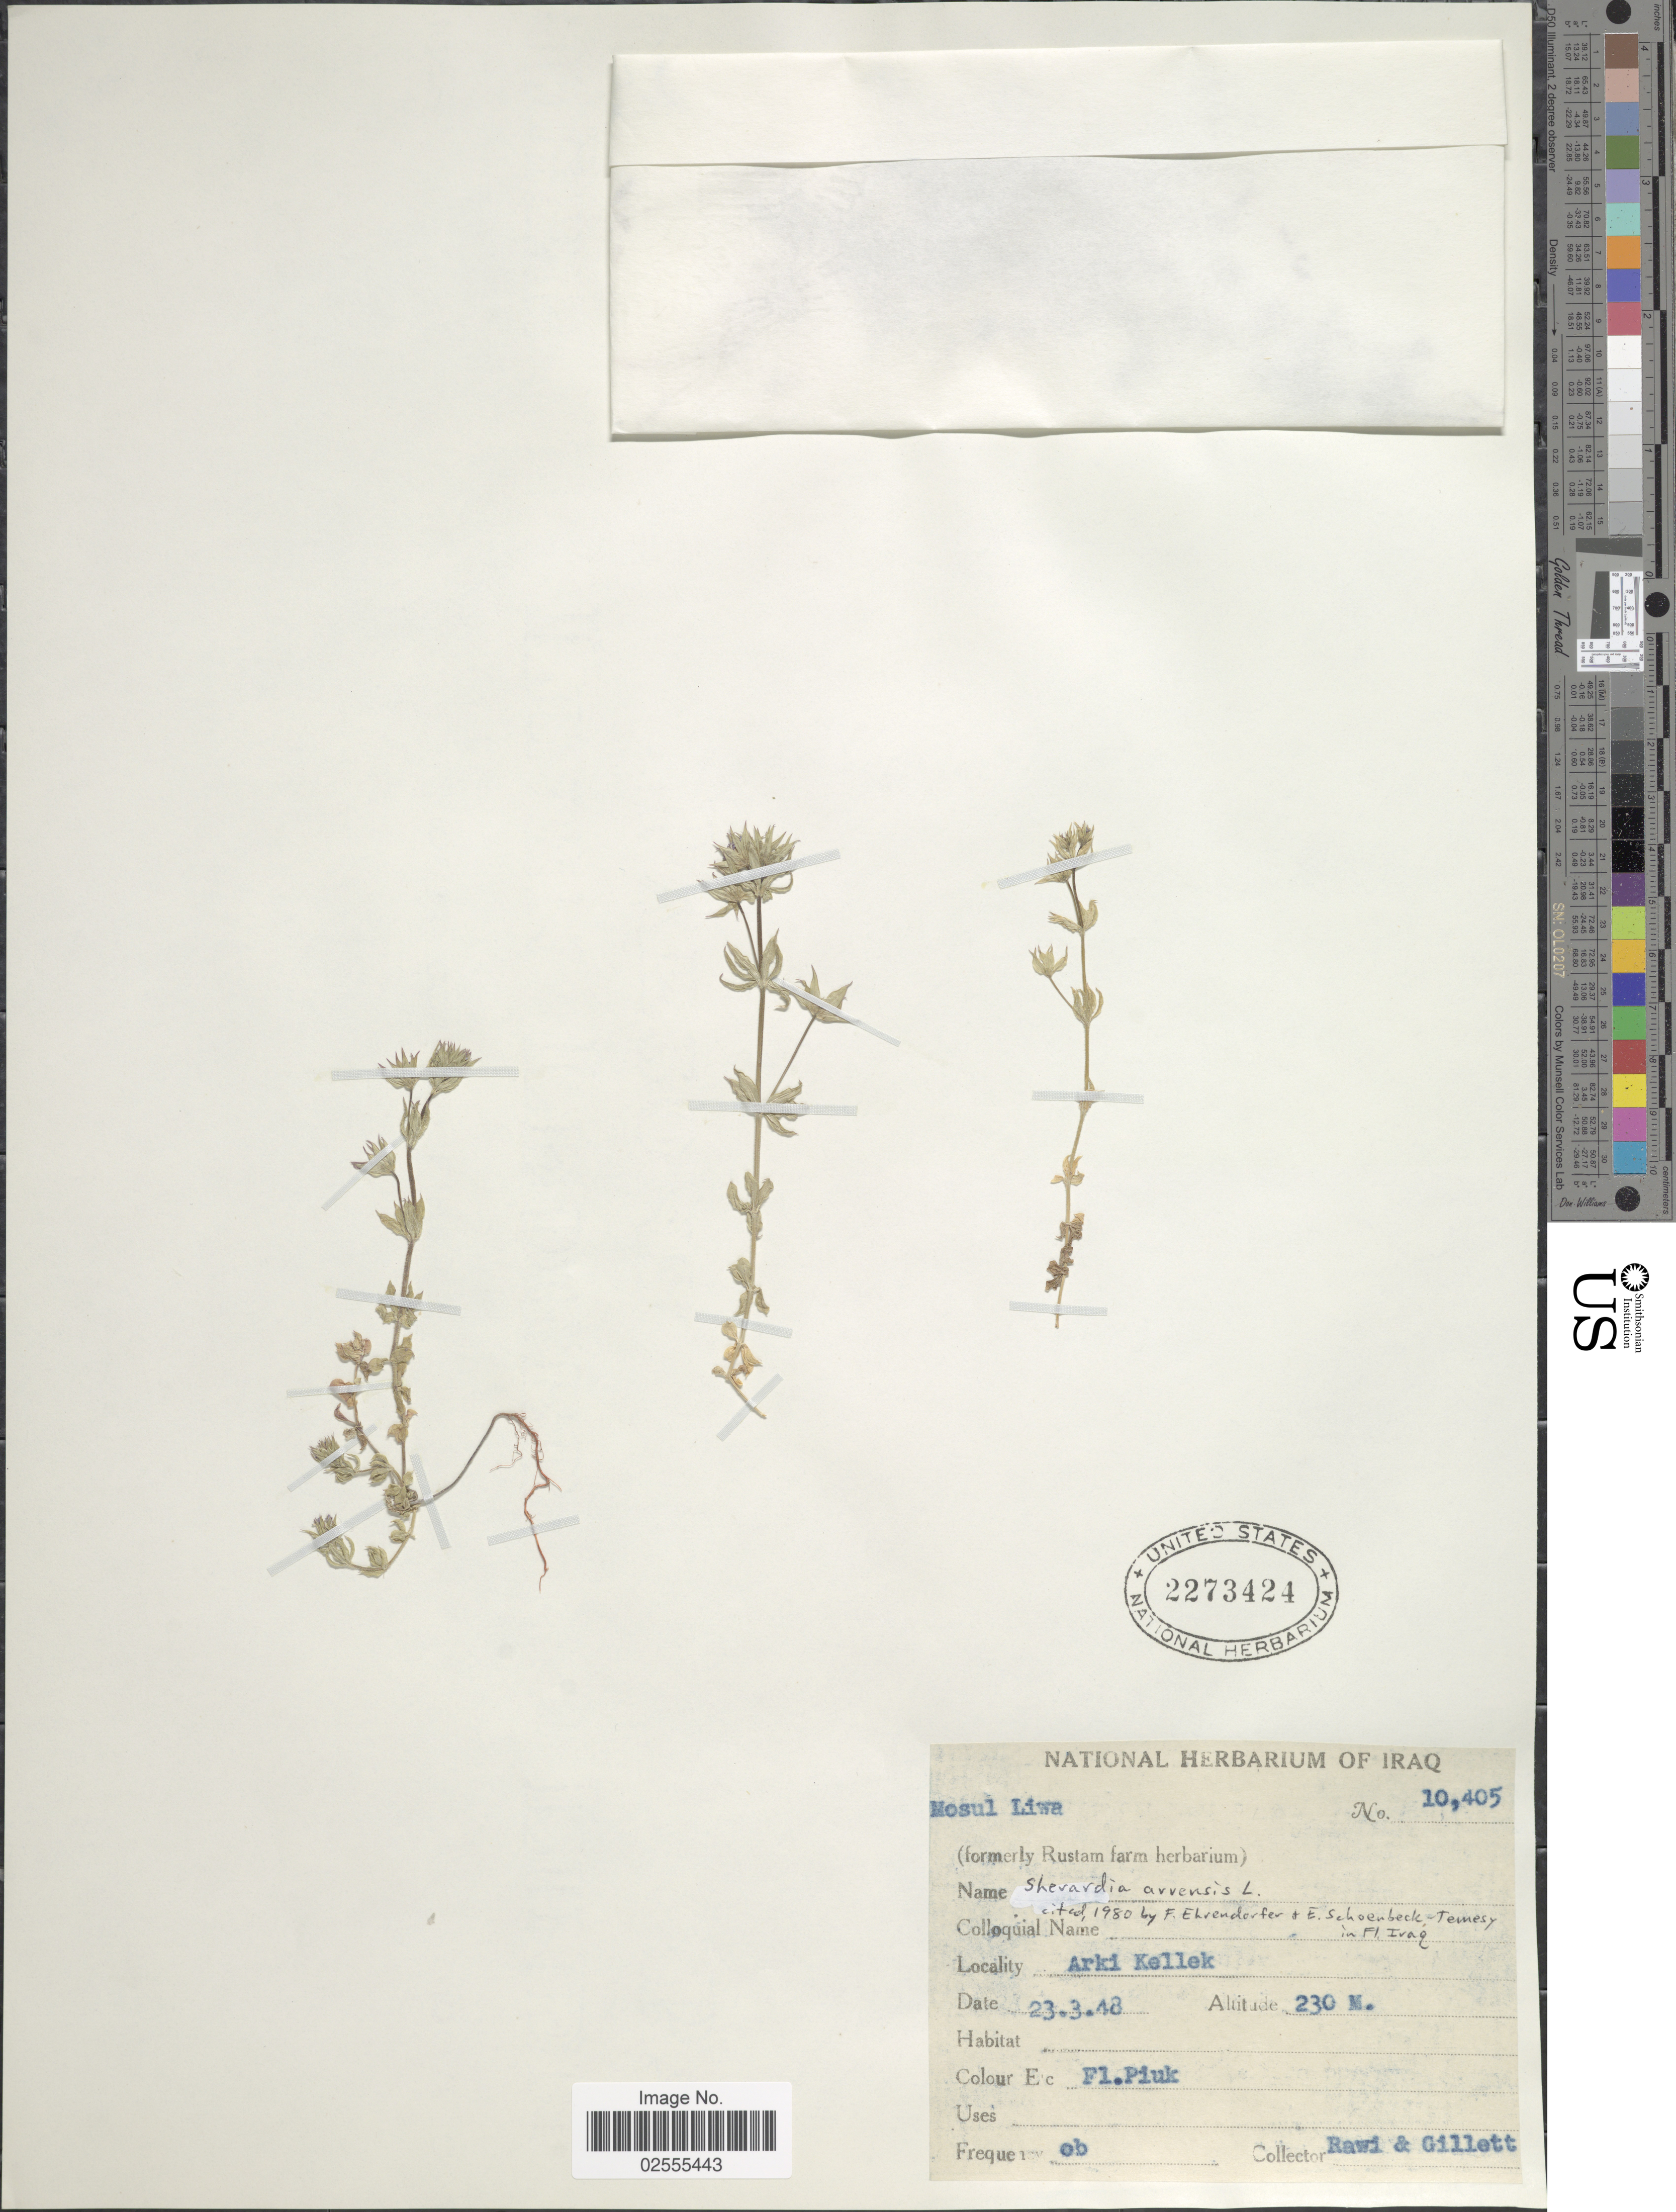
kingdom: Plantae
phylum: Tracheophyta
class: Magnoliopsida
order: Gentianales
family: Rubiaceae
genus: Sherardia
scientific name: Sherardia arvensis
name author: L.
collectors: E. A. Chapman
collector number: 10405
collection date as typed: Transcribed d/m/y: 23/3/48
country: Iraq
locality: Mosul Liwa, Arki Kellek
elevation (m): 230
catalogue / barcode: US 2273424